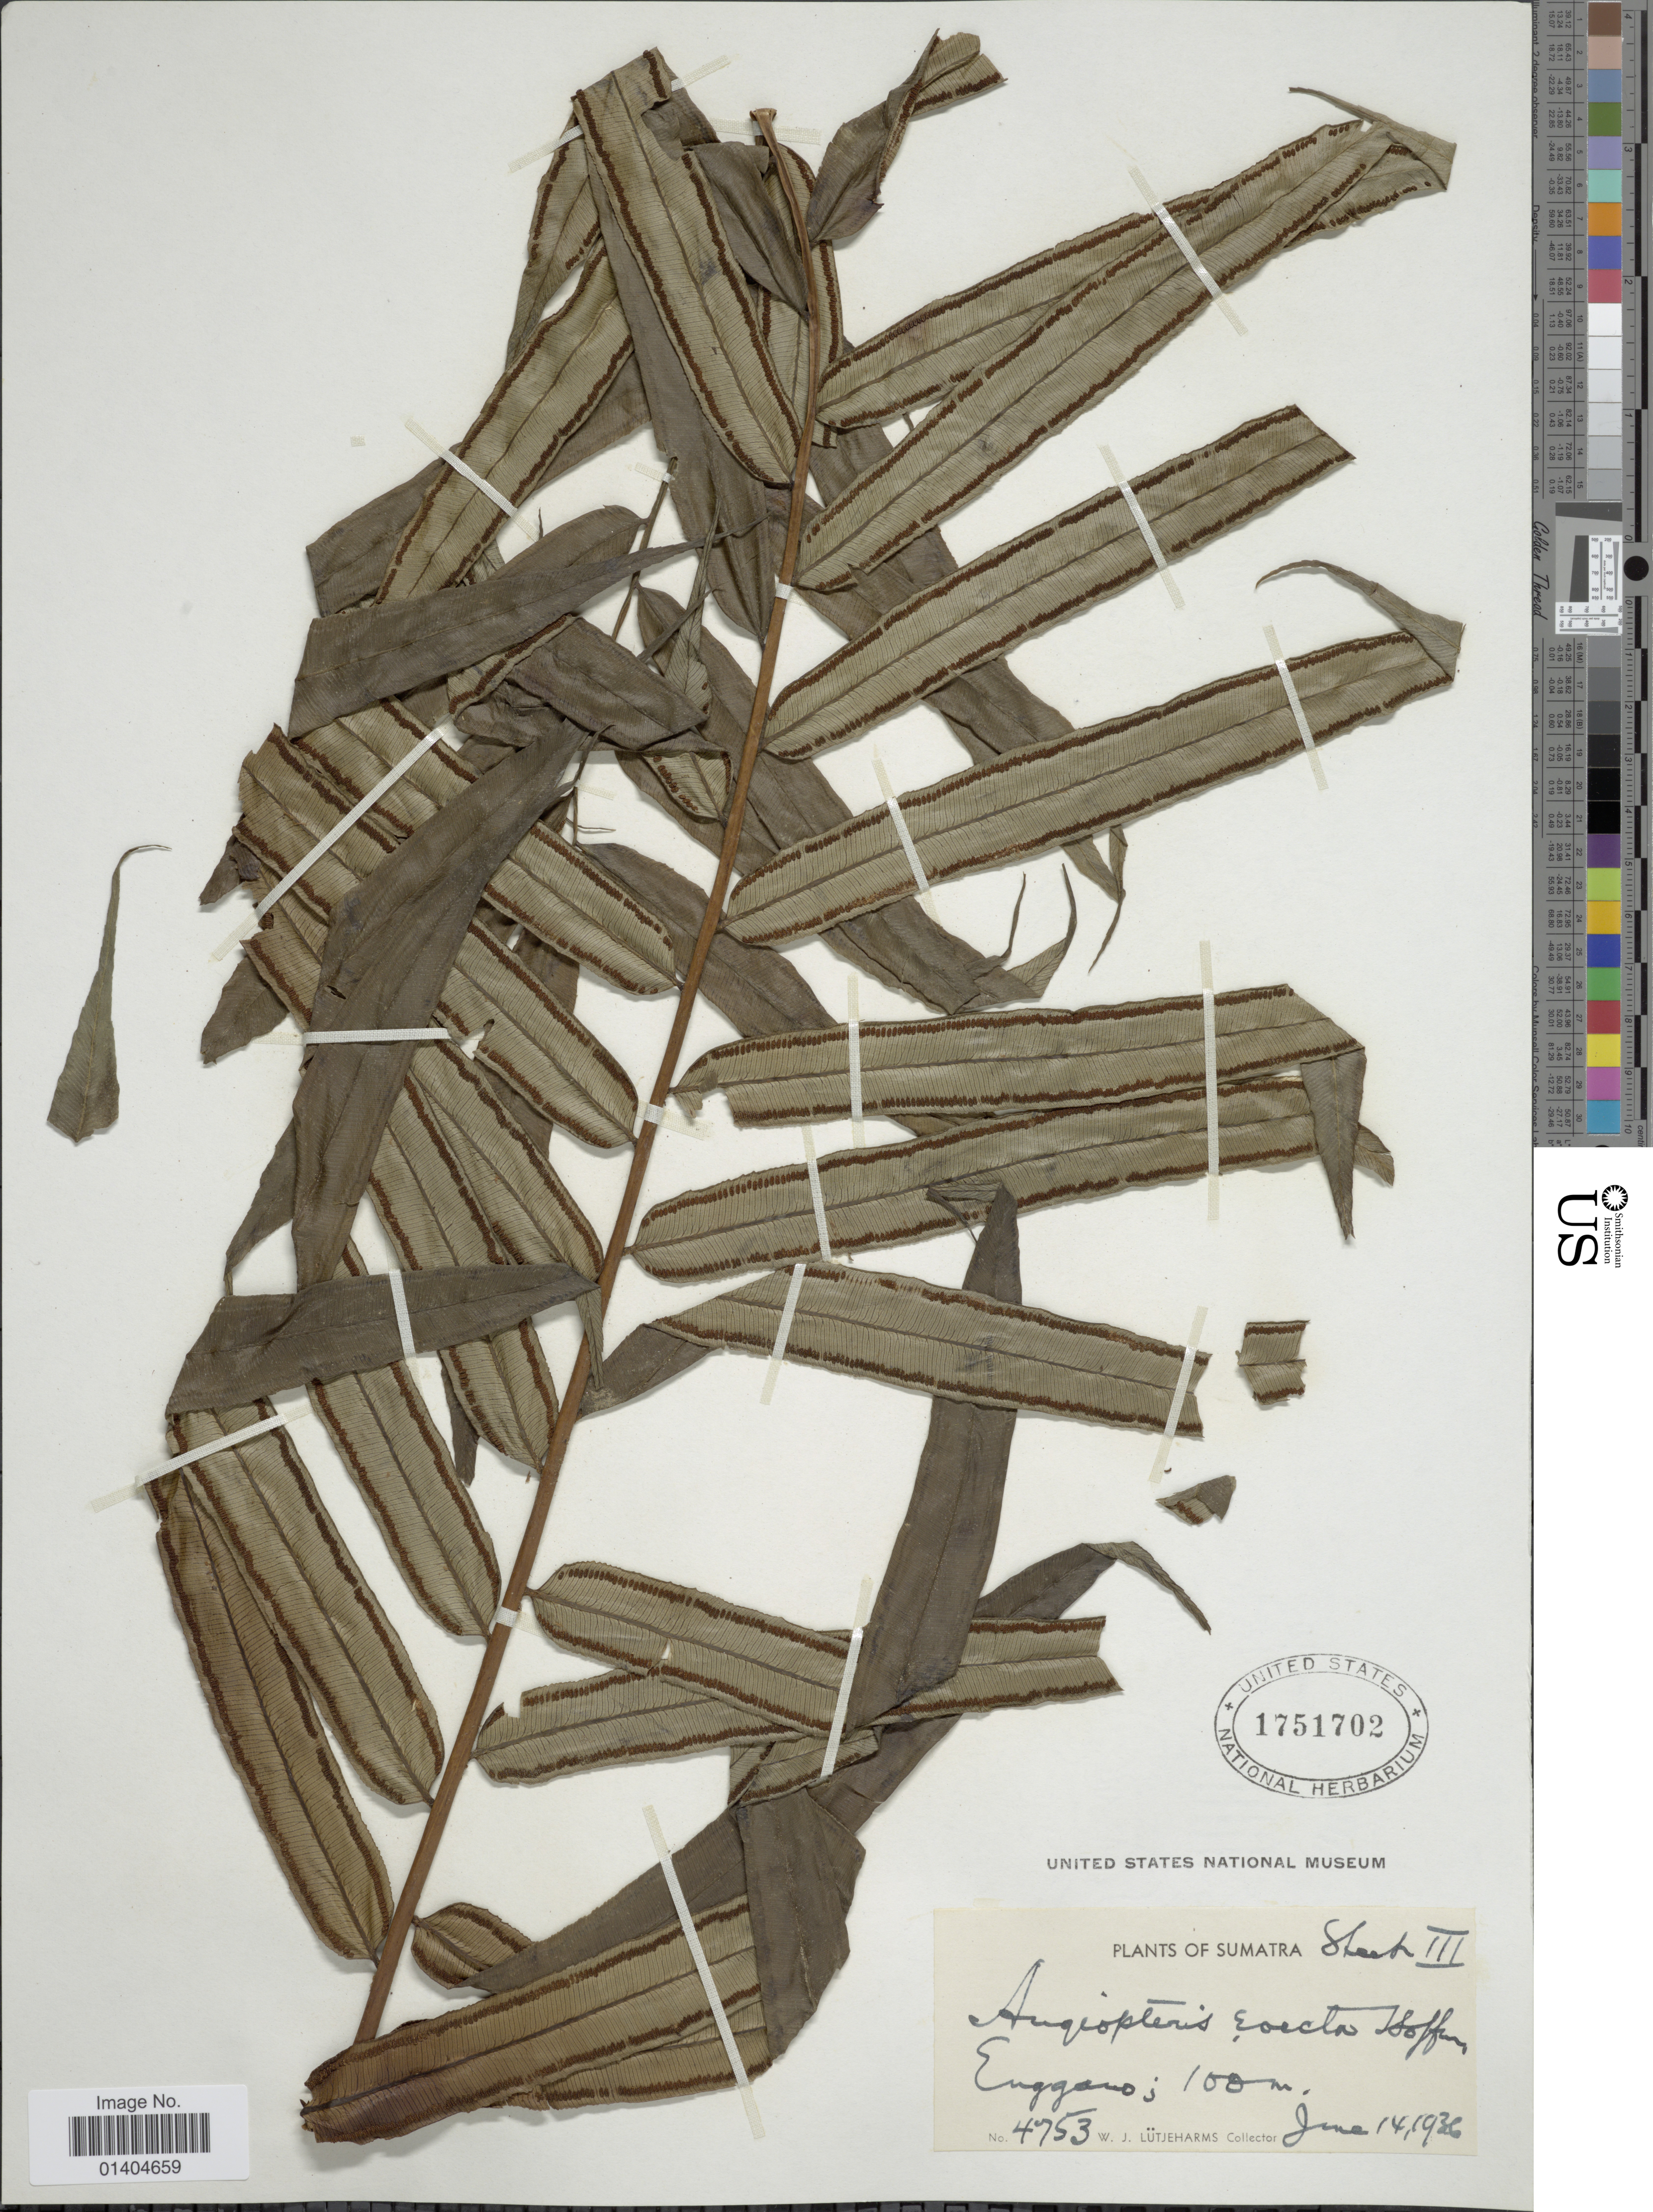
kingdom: Plantae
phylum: Tracheophyta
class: Polypodiopsida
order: Marattiales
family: Marattiaceae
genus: Angiopteris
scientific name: Angiopteris evecta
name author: (G. Forst.) Hoffm.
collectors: W. Lutjeharms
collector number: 4753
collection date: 1936-06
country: Indonesia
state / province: Sumatra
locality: Enggano.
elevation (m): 100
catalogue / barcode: US 1751702